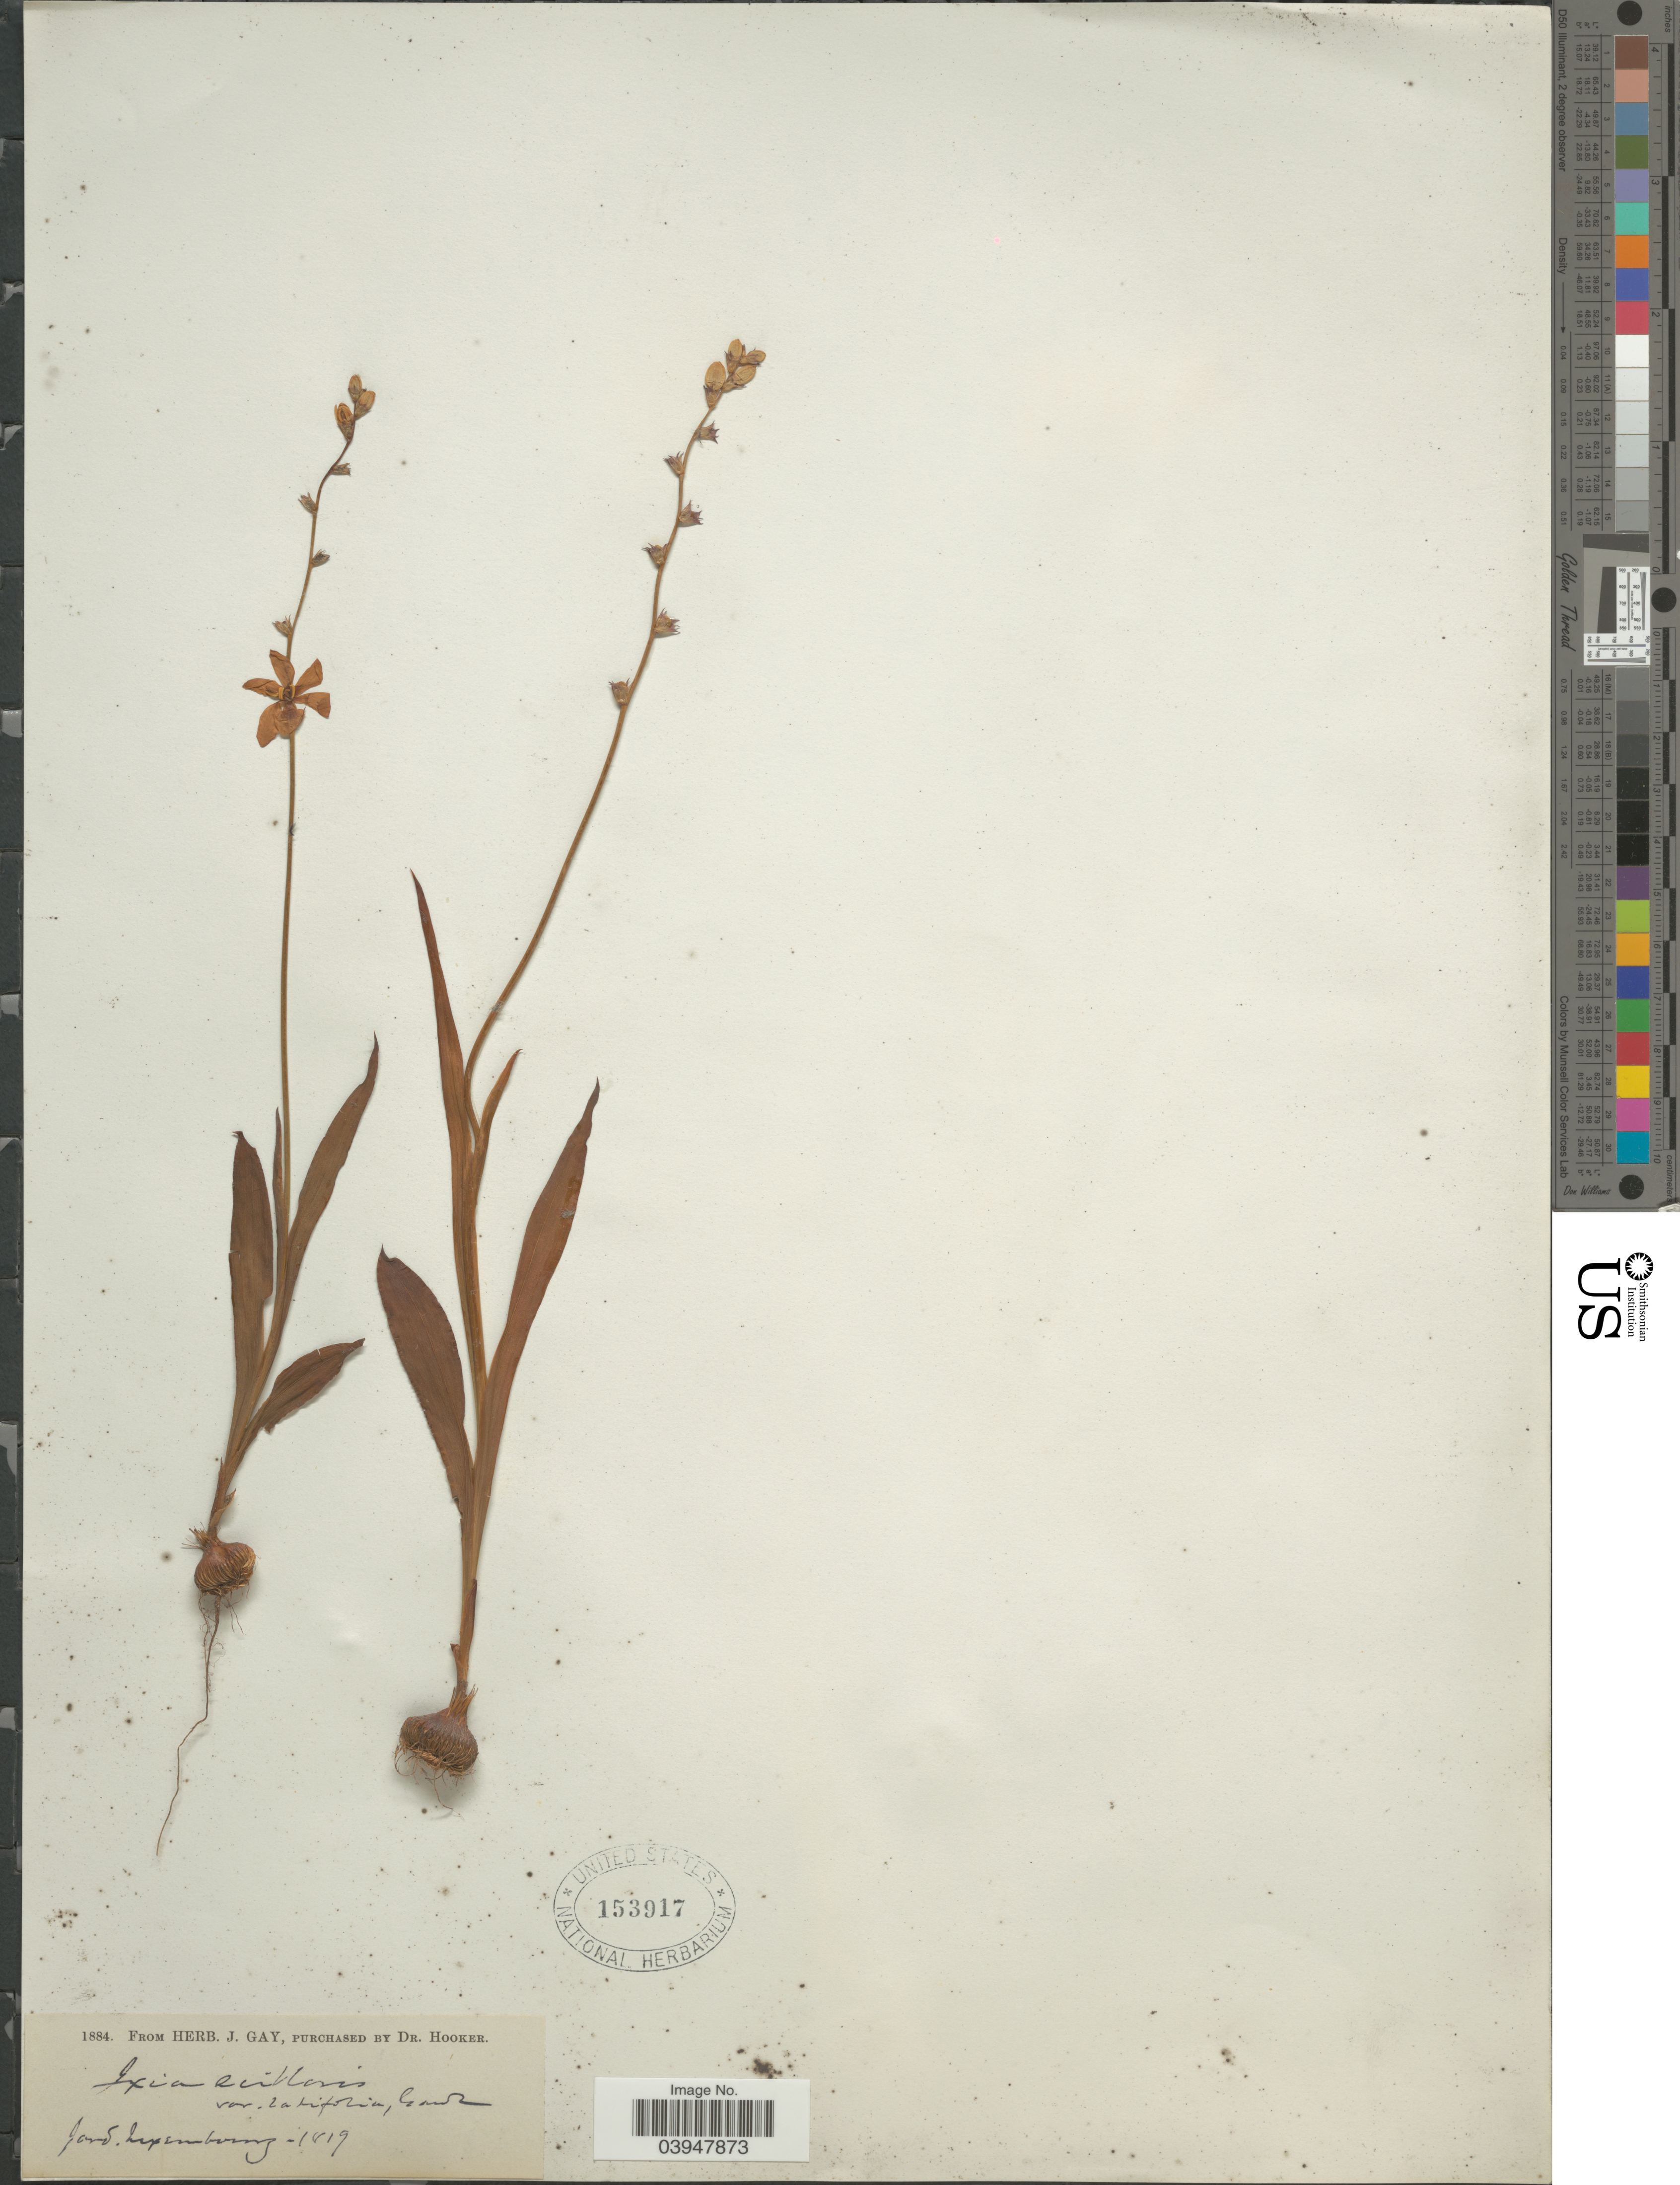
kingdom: Plantae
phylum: Tracheophyta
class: Liliopsida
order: Asparagales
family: Iridaceae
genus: Ixia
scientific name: Ixia scillaris var. laxifolia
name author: Ker Gawl.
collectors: ex herb. J. Gay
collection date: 1819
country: Luxembourg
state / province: Luxembourg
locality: Jard. Luxemburg.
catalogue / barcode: US 153917